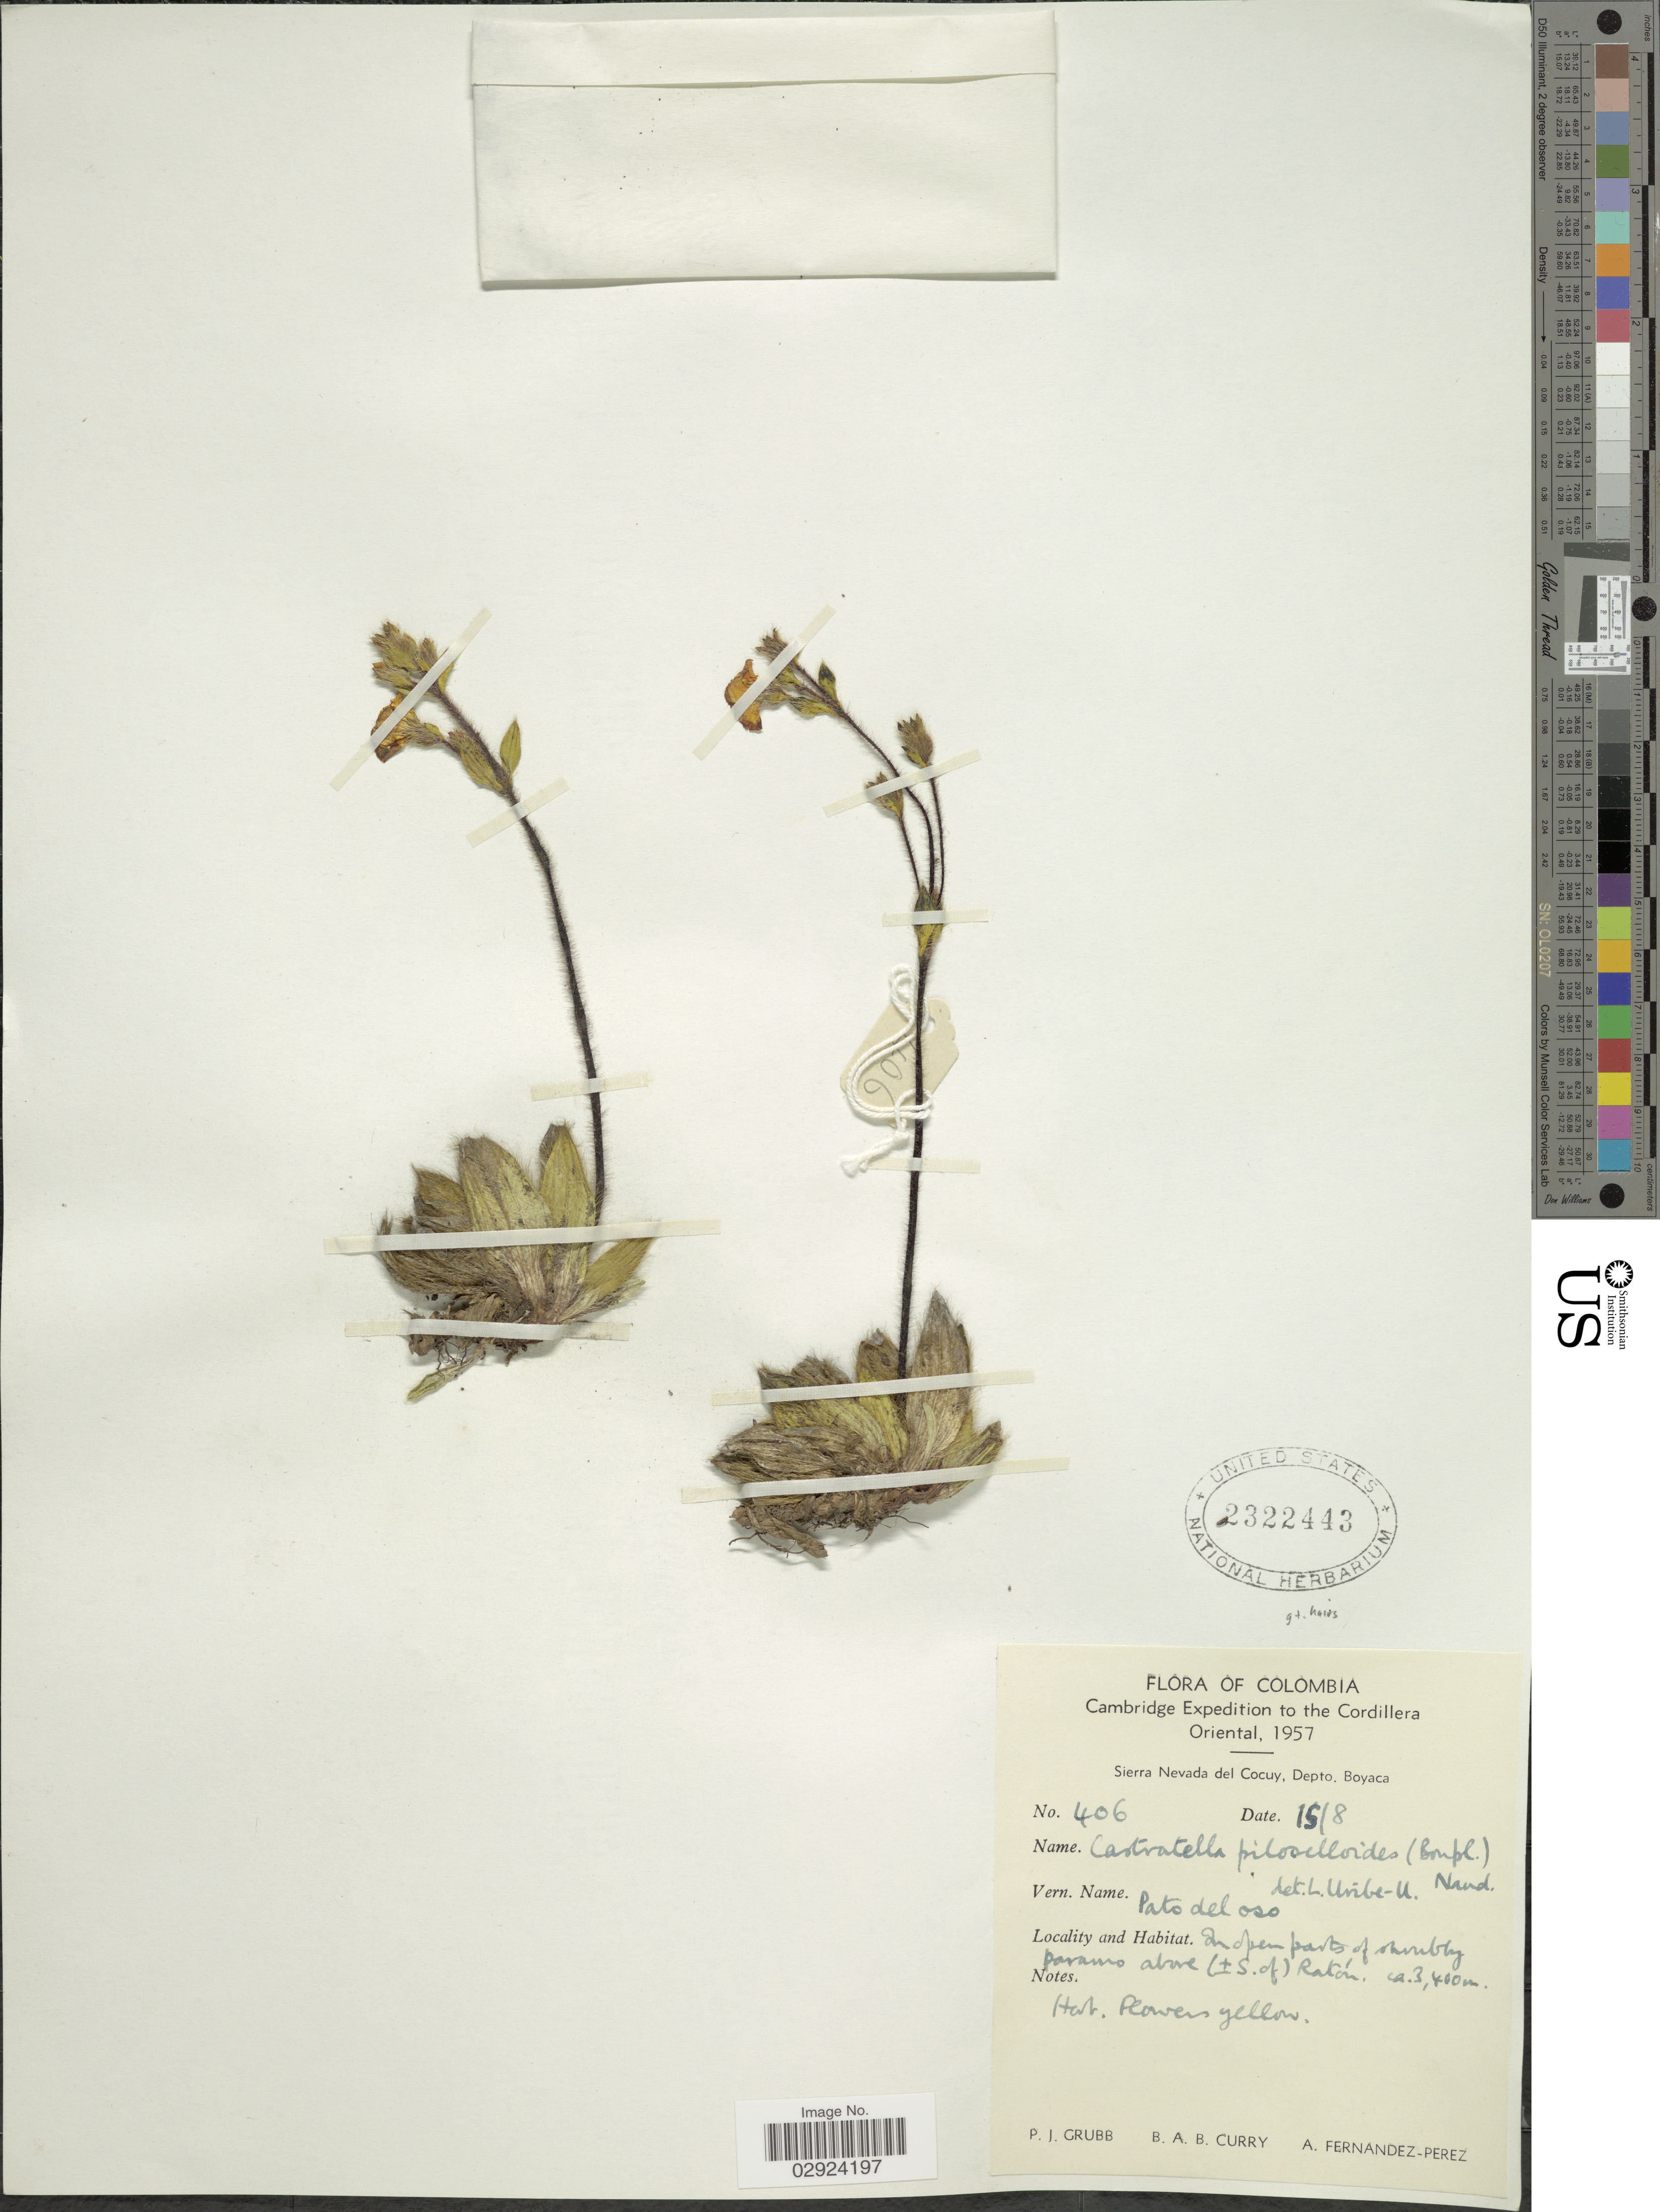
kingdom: Plantae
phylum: Tracheophyta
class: Magnoliopsida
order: Myrtales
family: Melastomataceae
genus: Castratella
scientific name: Castratella piloselloides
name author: (Bonpl.) Naudin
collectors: P. J. Grubb, B. Curry & A. Fernández-Pérez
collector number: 406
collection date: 1957-08-15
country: Colombia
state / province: Boyacá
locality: Cambridge, Cordillera Oriental, In open parts of shrubby paramo above (± S. of) Ratón, Sierra Nevada del Cocuy, Depto. Boyaca.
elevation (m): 3400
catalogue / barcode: US 2322443